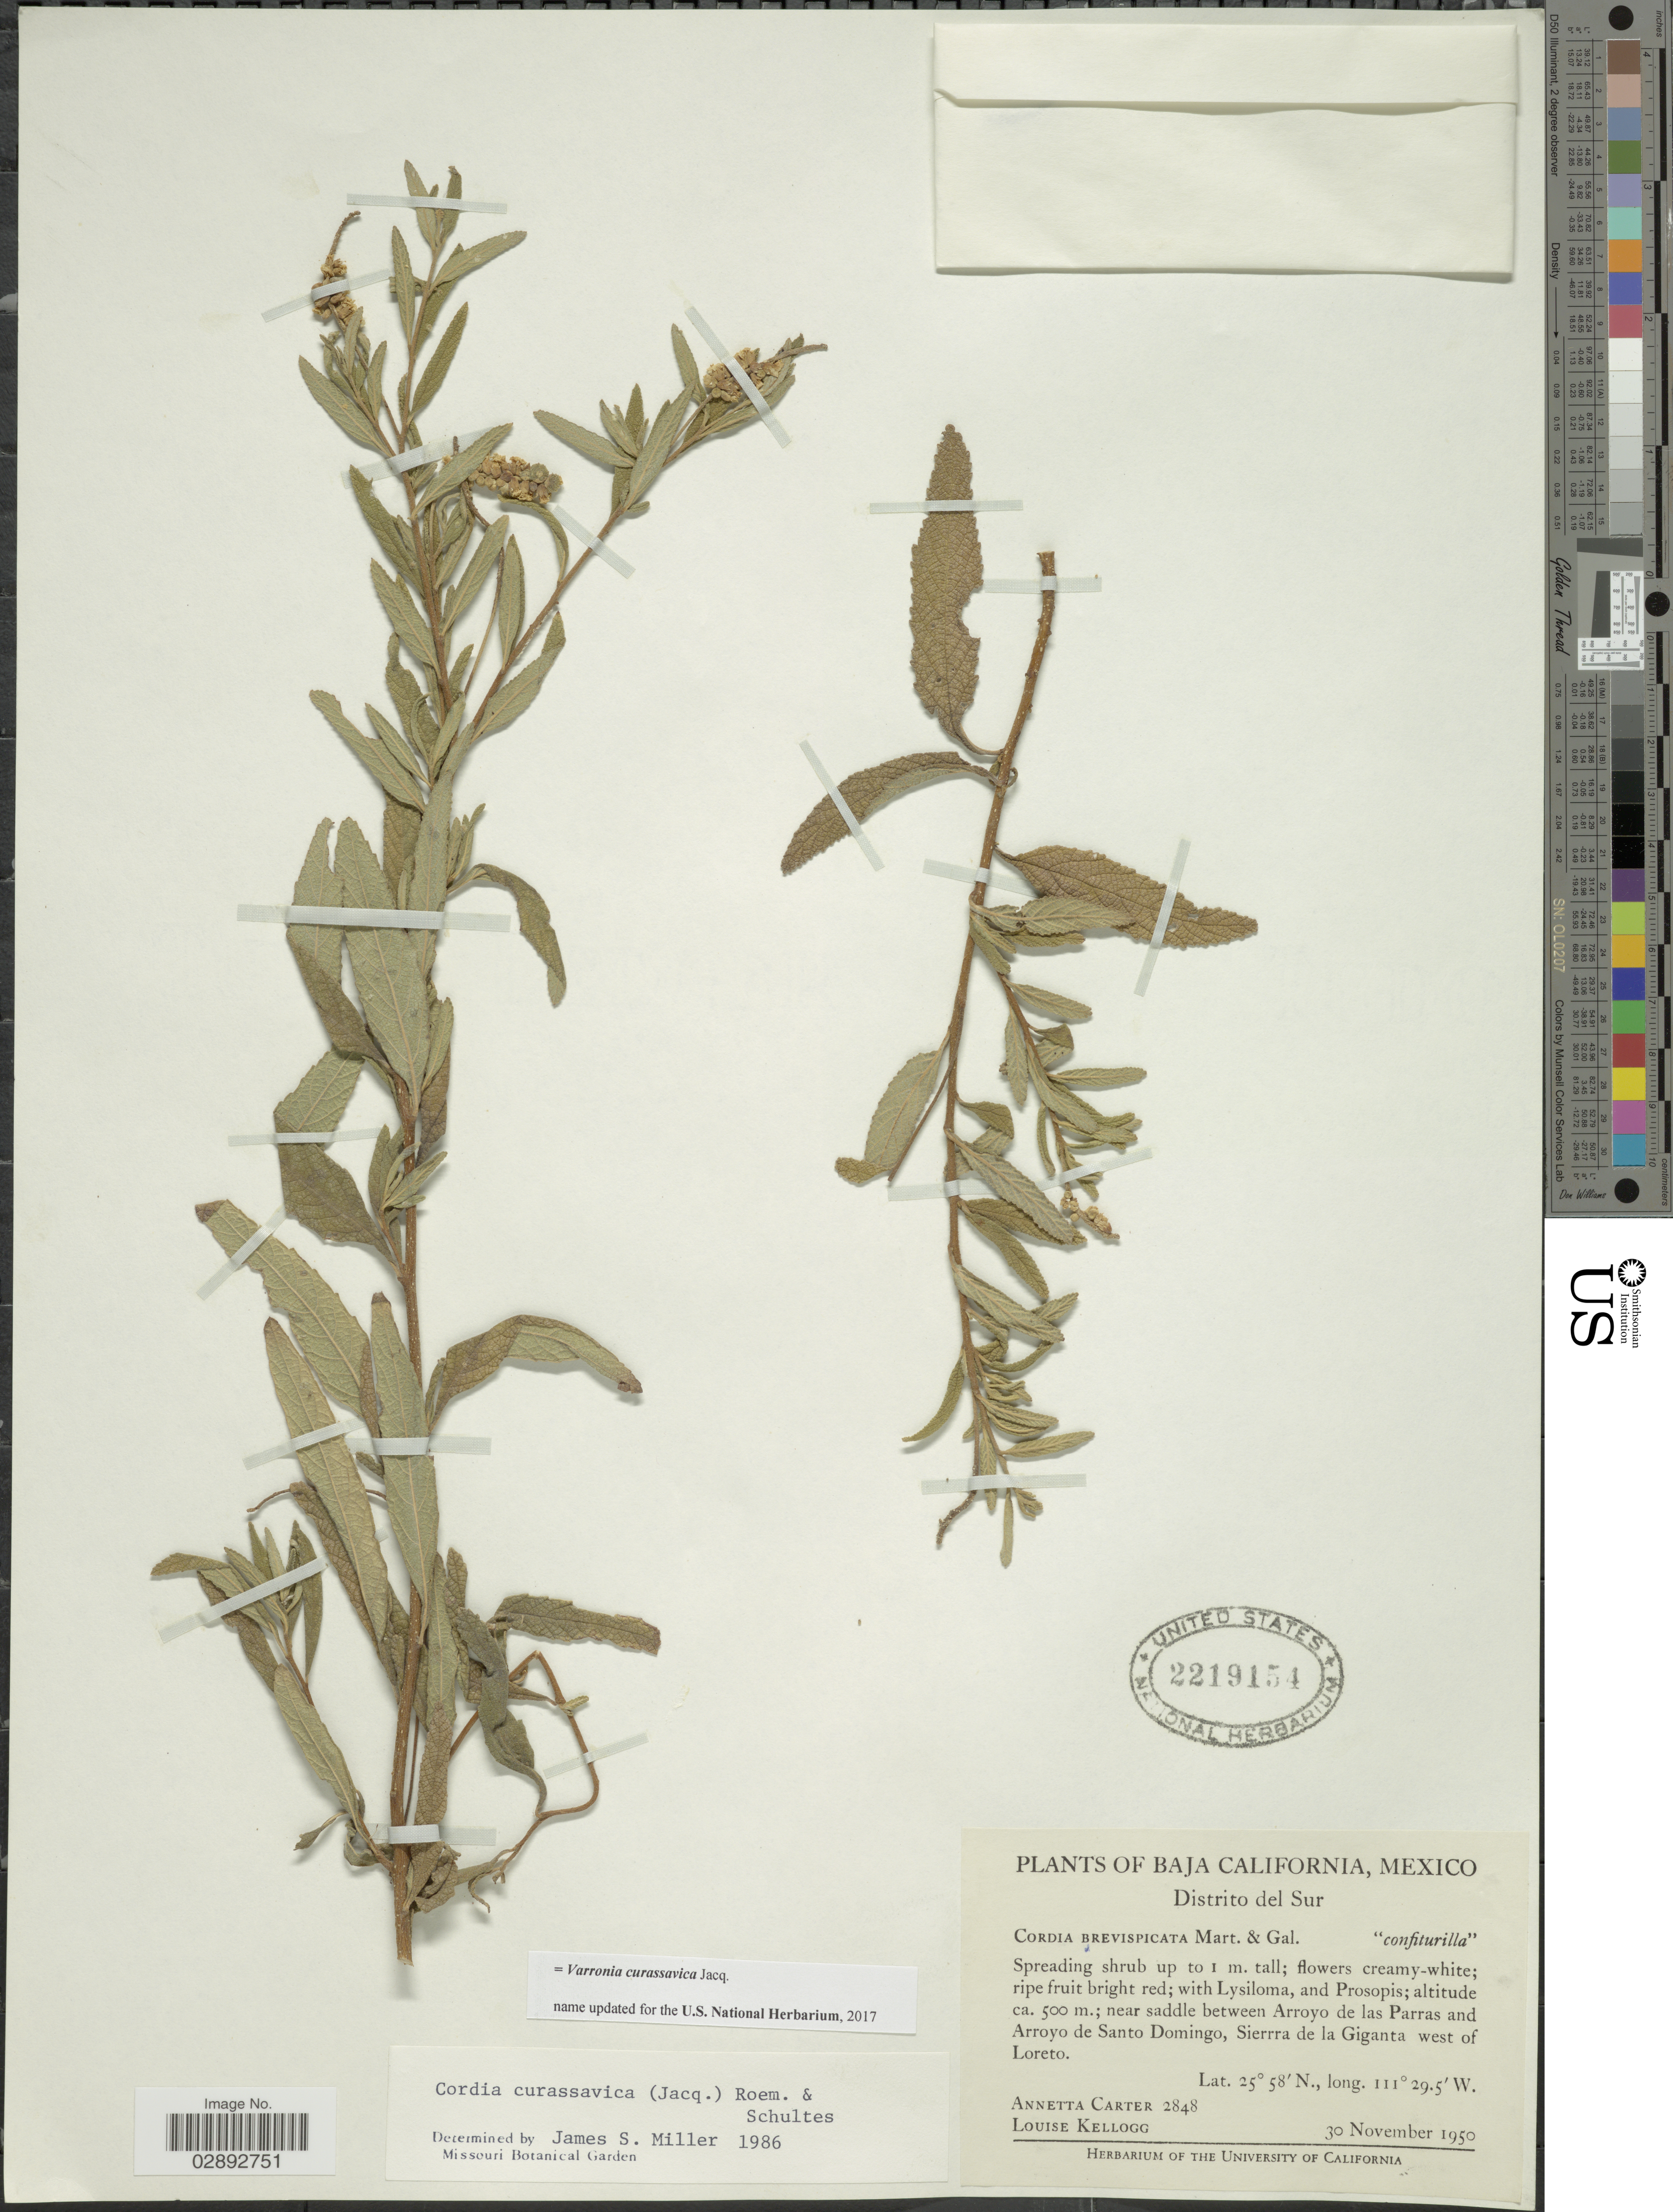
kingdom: Plantae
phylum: Tracheophyta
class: Magnoliopsida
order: Boraginales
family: Cordiaceae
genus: Varronia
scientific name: Varronia curassavica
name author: Jacq.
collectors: A. Carter & L. Kellogg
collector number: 2848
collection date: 1950-11-30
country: Mexico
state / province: Baja California Sur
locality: Distrito del Sur. Near saddle between Arroyo de las Parras and Arroyo de Santo Domingo, Sierra de la Giganta west of Loreto.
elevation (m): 500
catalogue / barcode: US 2219154